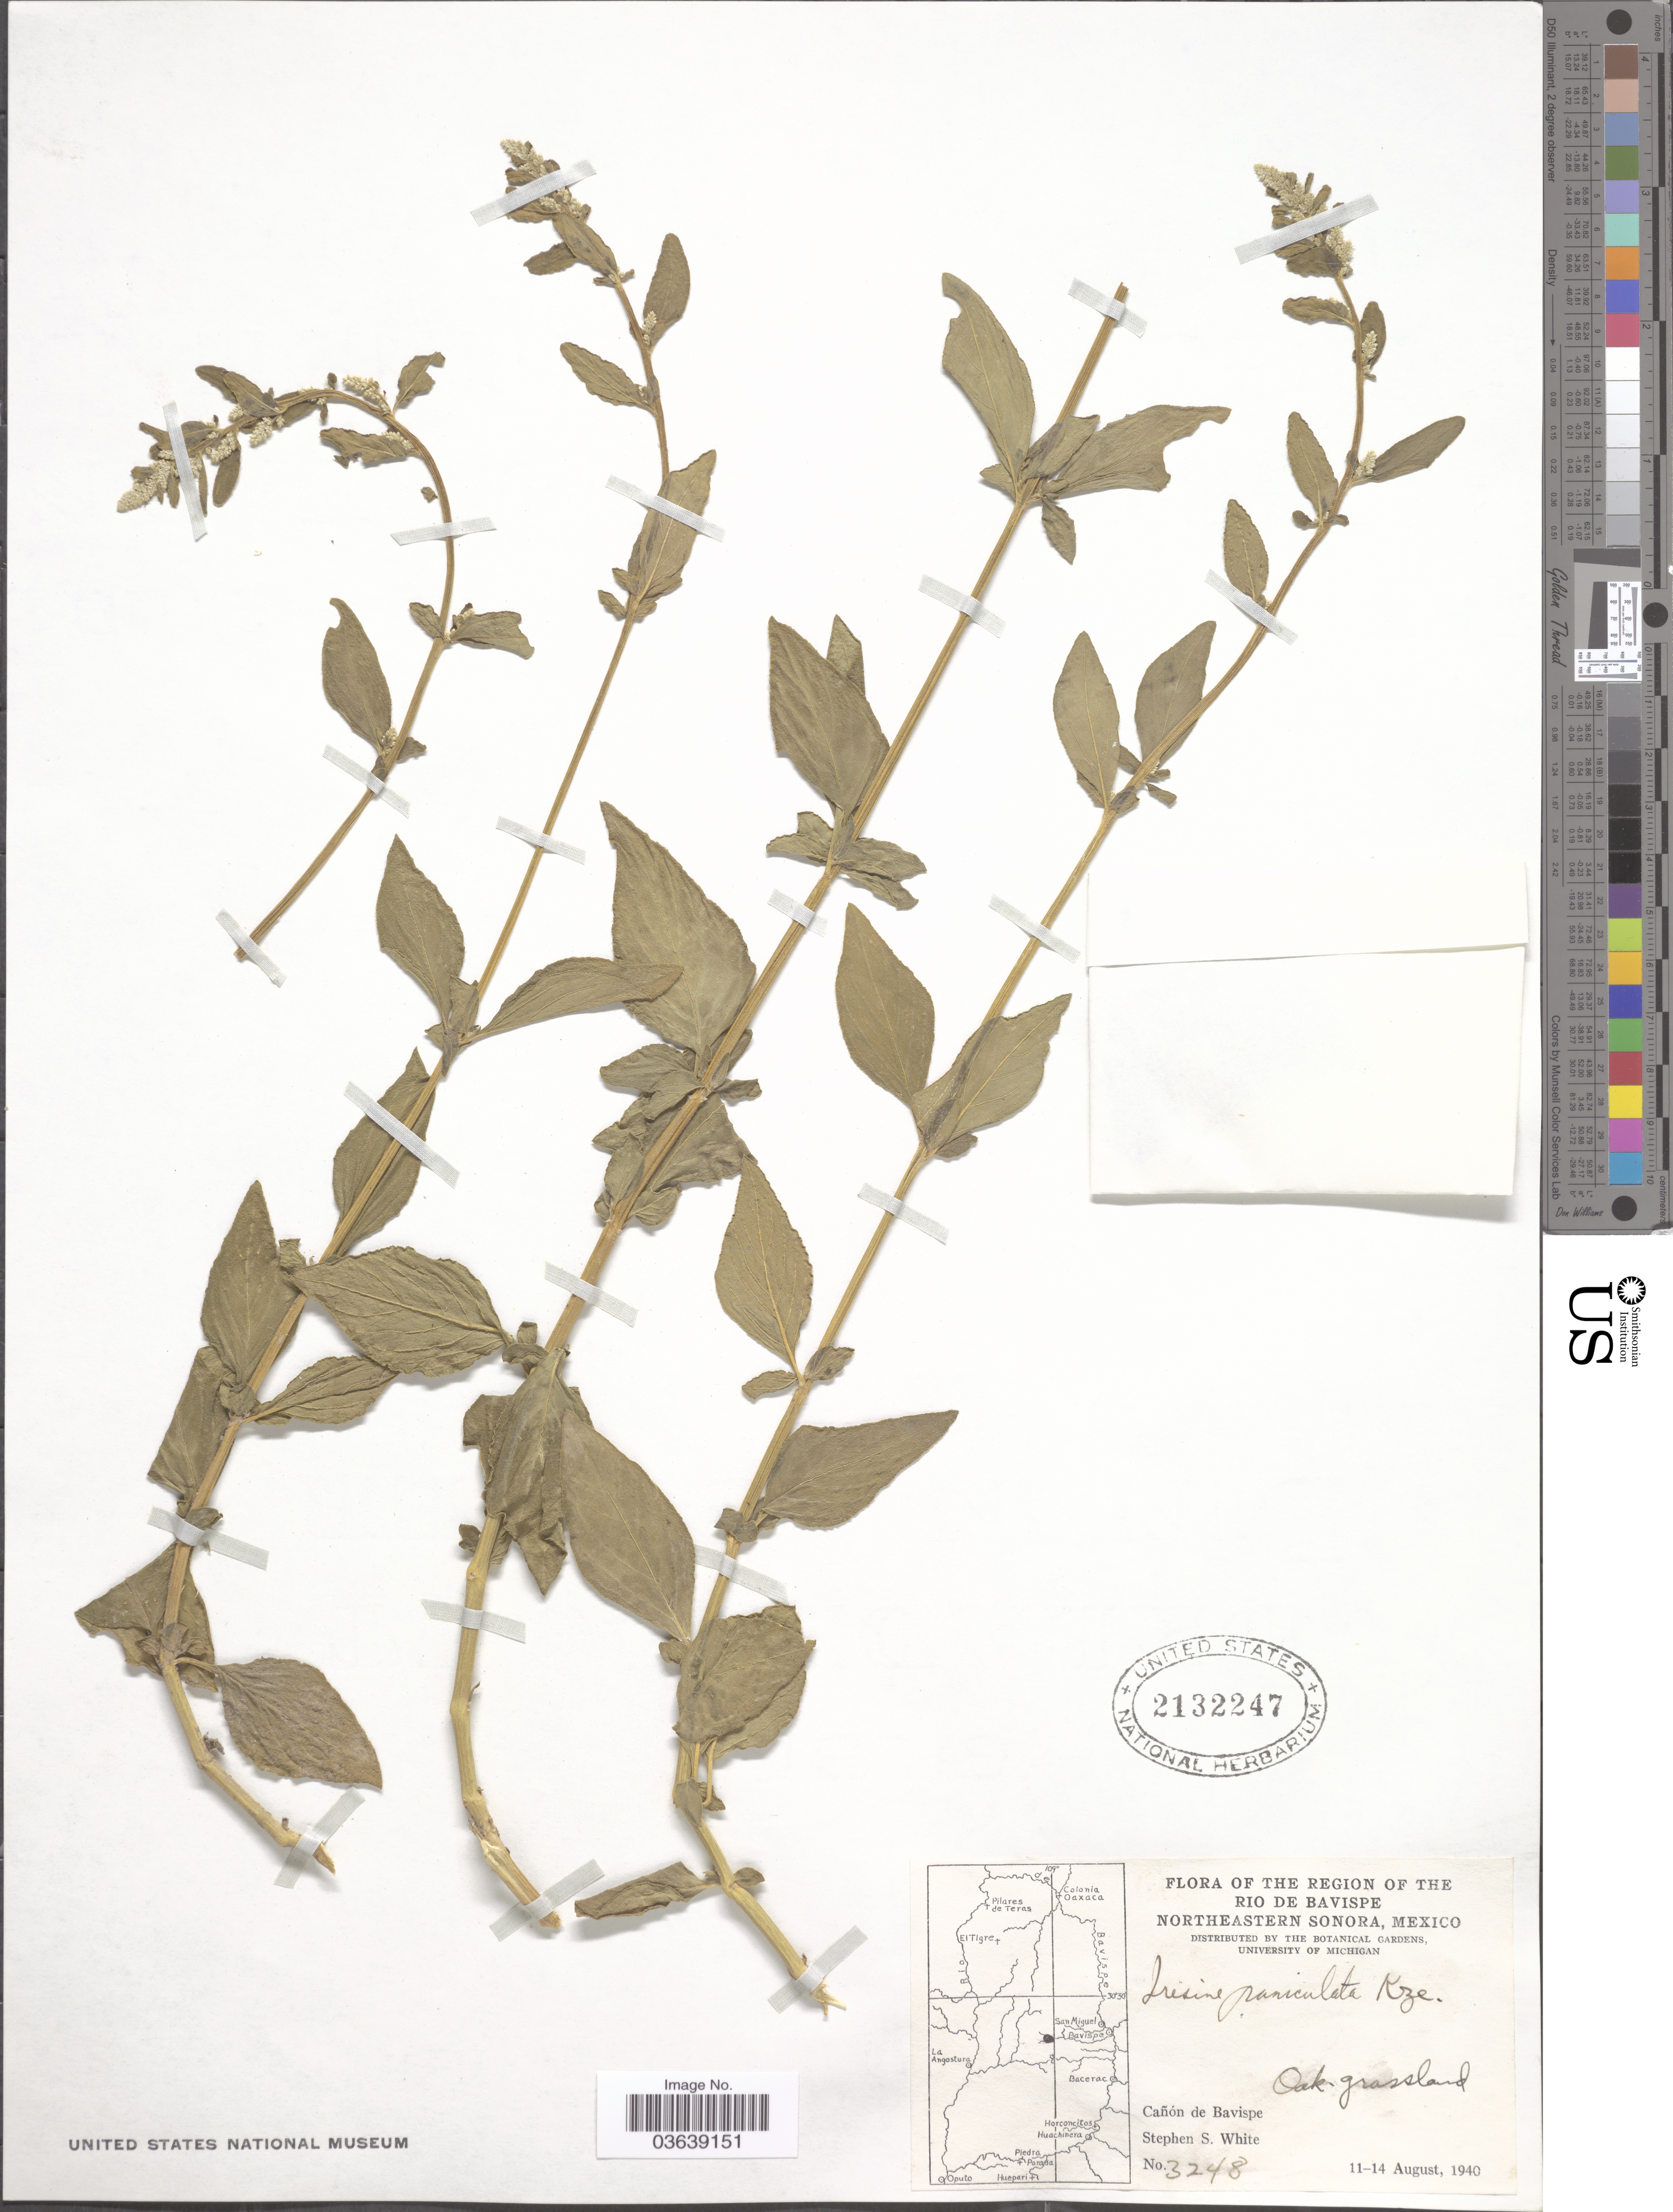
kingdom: Plantae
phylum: Tracheophyta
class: Magnoliopsida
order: Caryophyllales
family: Amaranthaceae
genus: Iresine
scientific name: Iresine paniculata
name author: (L.) Kuntze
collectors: S. S. White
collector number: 3248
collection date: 1940-08-11/1940-08-14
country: Mexico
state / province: Sonora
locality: The Region of the Rio de Bavispe. Northeastern Sonora. Cañon de Bavispe.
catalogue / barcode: US 2132247